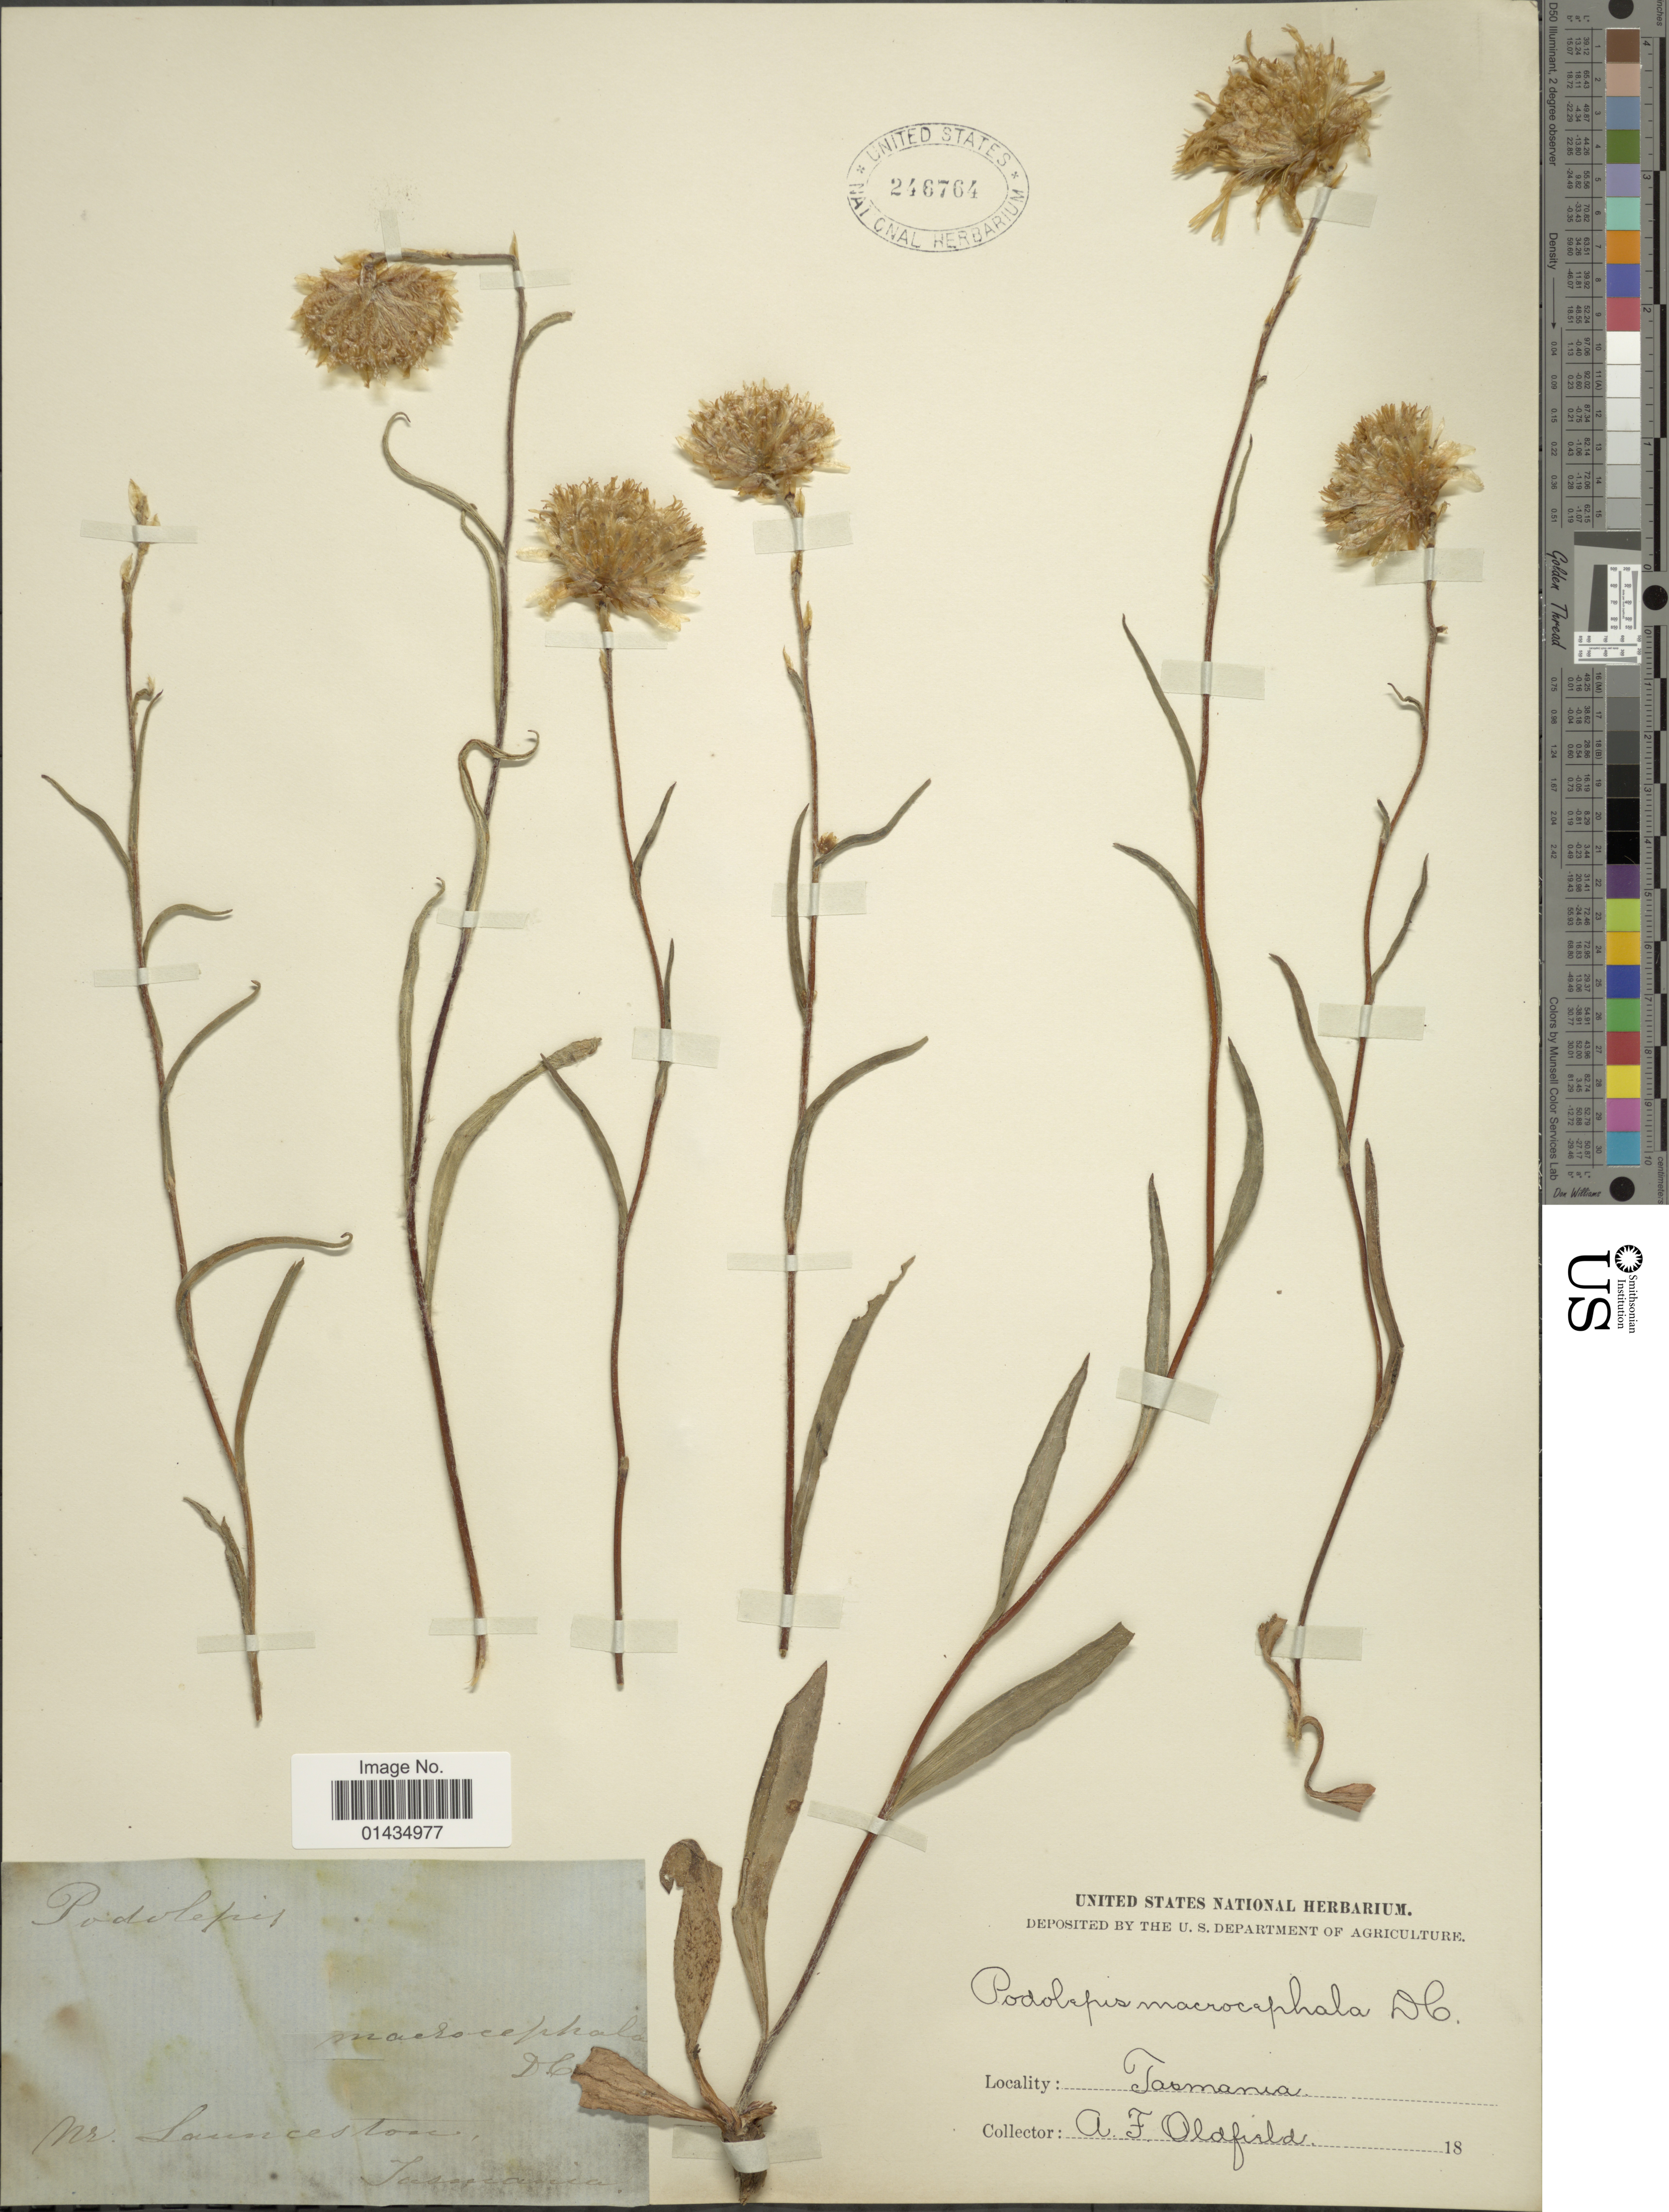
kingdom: Plantae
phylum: Tracheophyta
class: Magnoliopsida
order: Asterales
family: Asteraceae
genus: Podolepis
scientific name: Podolepis microcephala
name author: Benth.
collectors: A. Oldfield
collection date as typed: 18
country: Australia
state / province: Tasmania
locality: Nr. Launceston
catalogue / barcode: US 246764